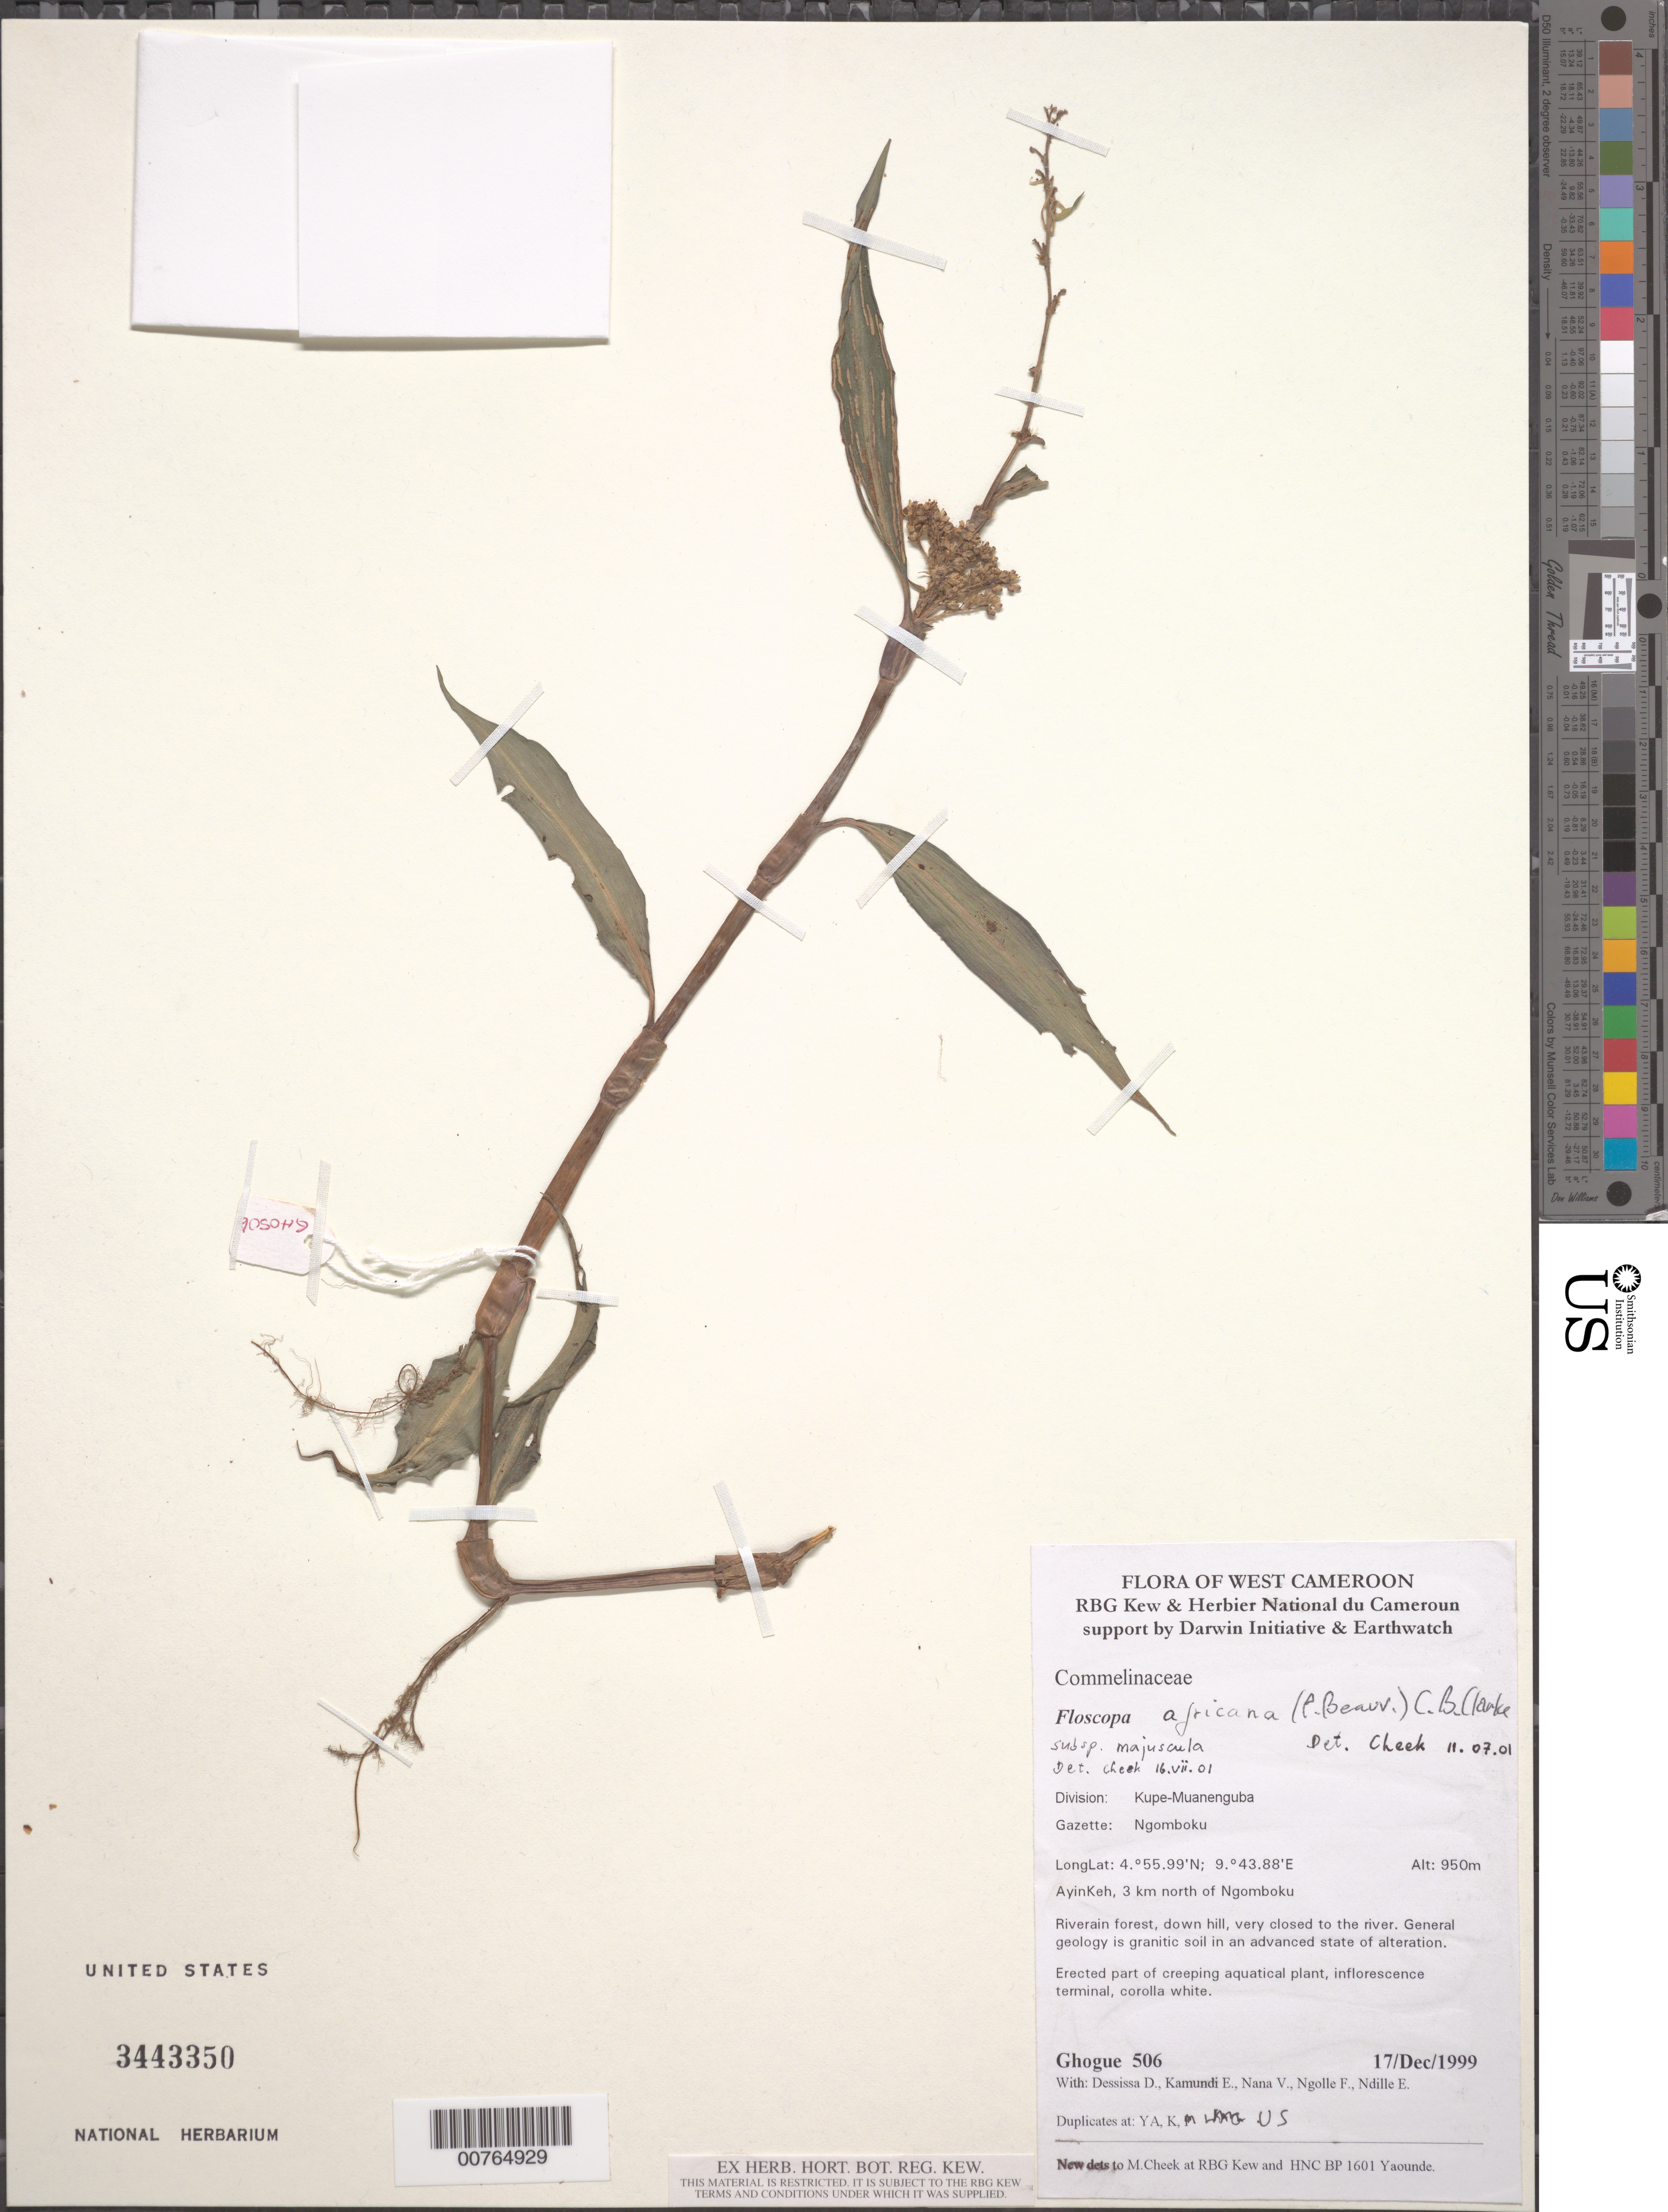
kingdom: Plantae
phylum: Tracheophyta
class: Liliopsida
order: Commelinales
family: Commelinaceae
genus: Floscopa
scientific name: Floscopa africana subsp. majuscula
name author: (C.B. Clarke) Brenan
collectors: -- Ghogue, F. Nana, D. Dessissa, E. Kamundi, F. Ngolle & E. Ndille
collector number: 506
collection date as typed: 17 Dec 1999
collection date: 1999-12-17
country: Cameroon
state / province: Sud-Ouest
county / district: Kupe-Muanenguba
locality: Ngomboku.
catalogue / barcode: US 3443350